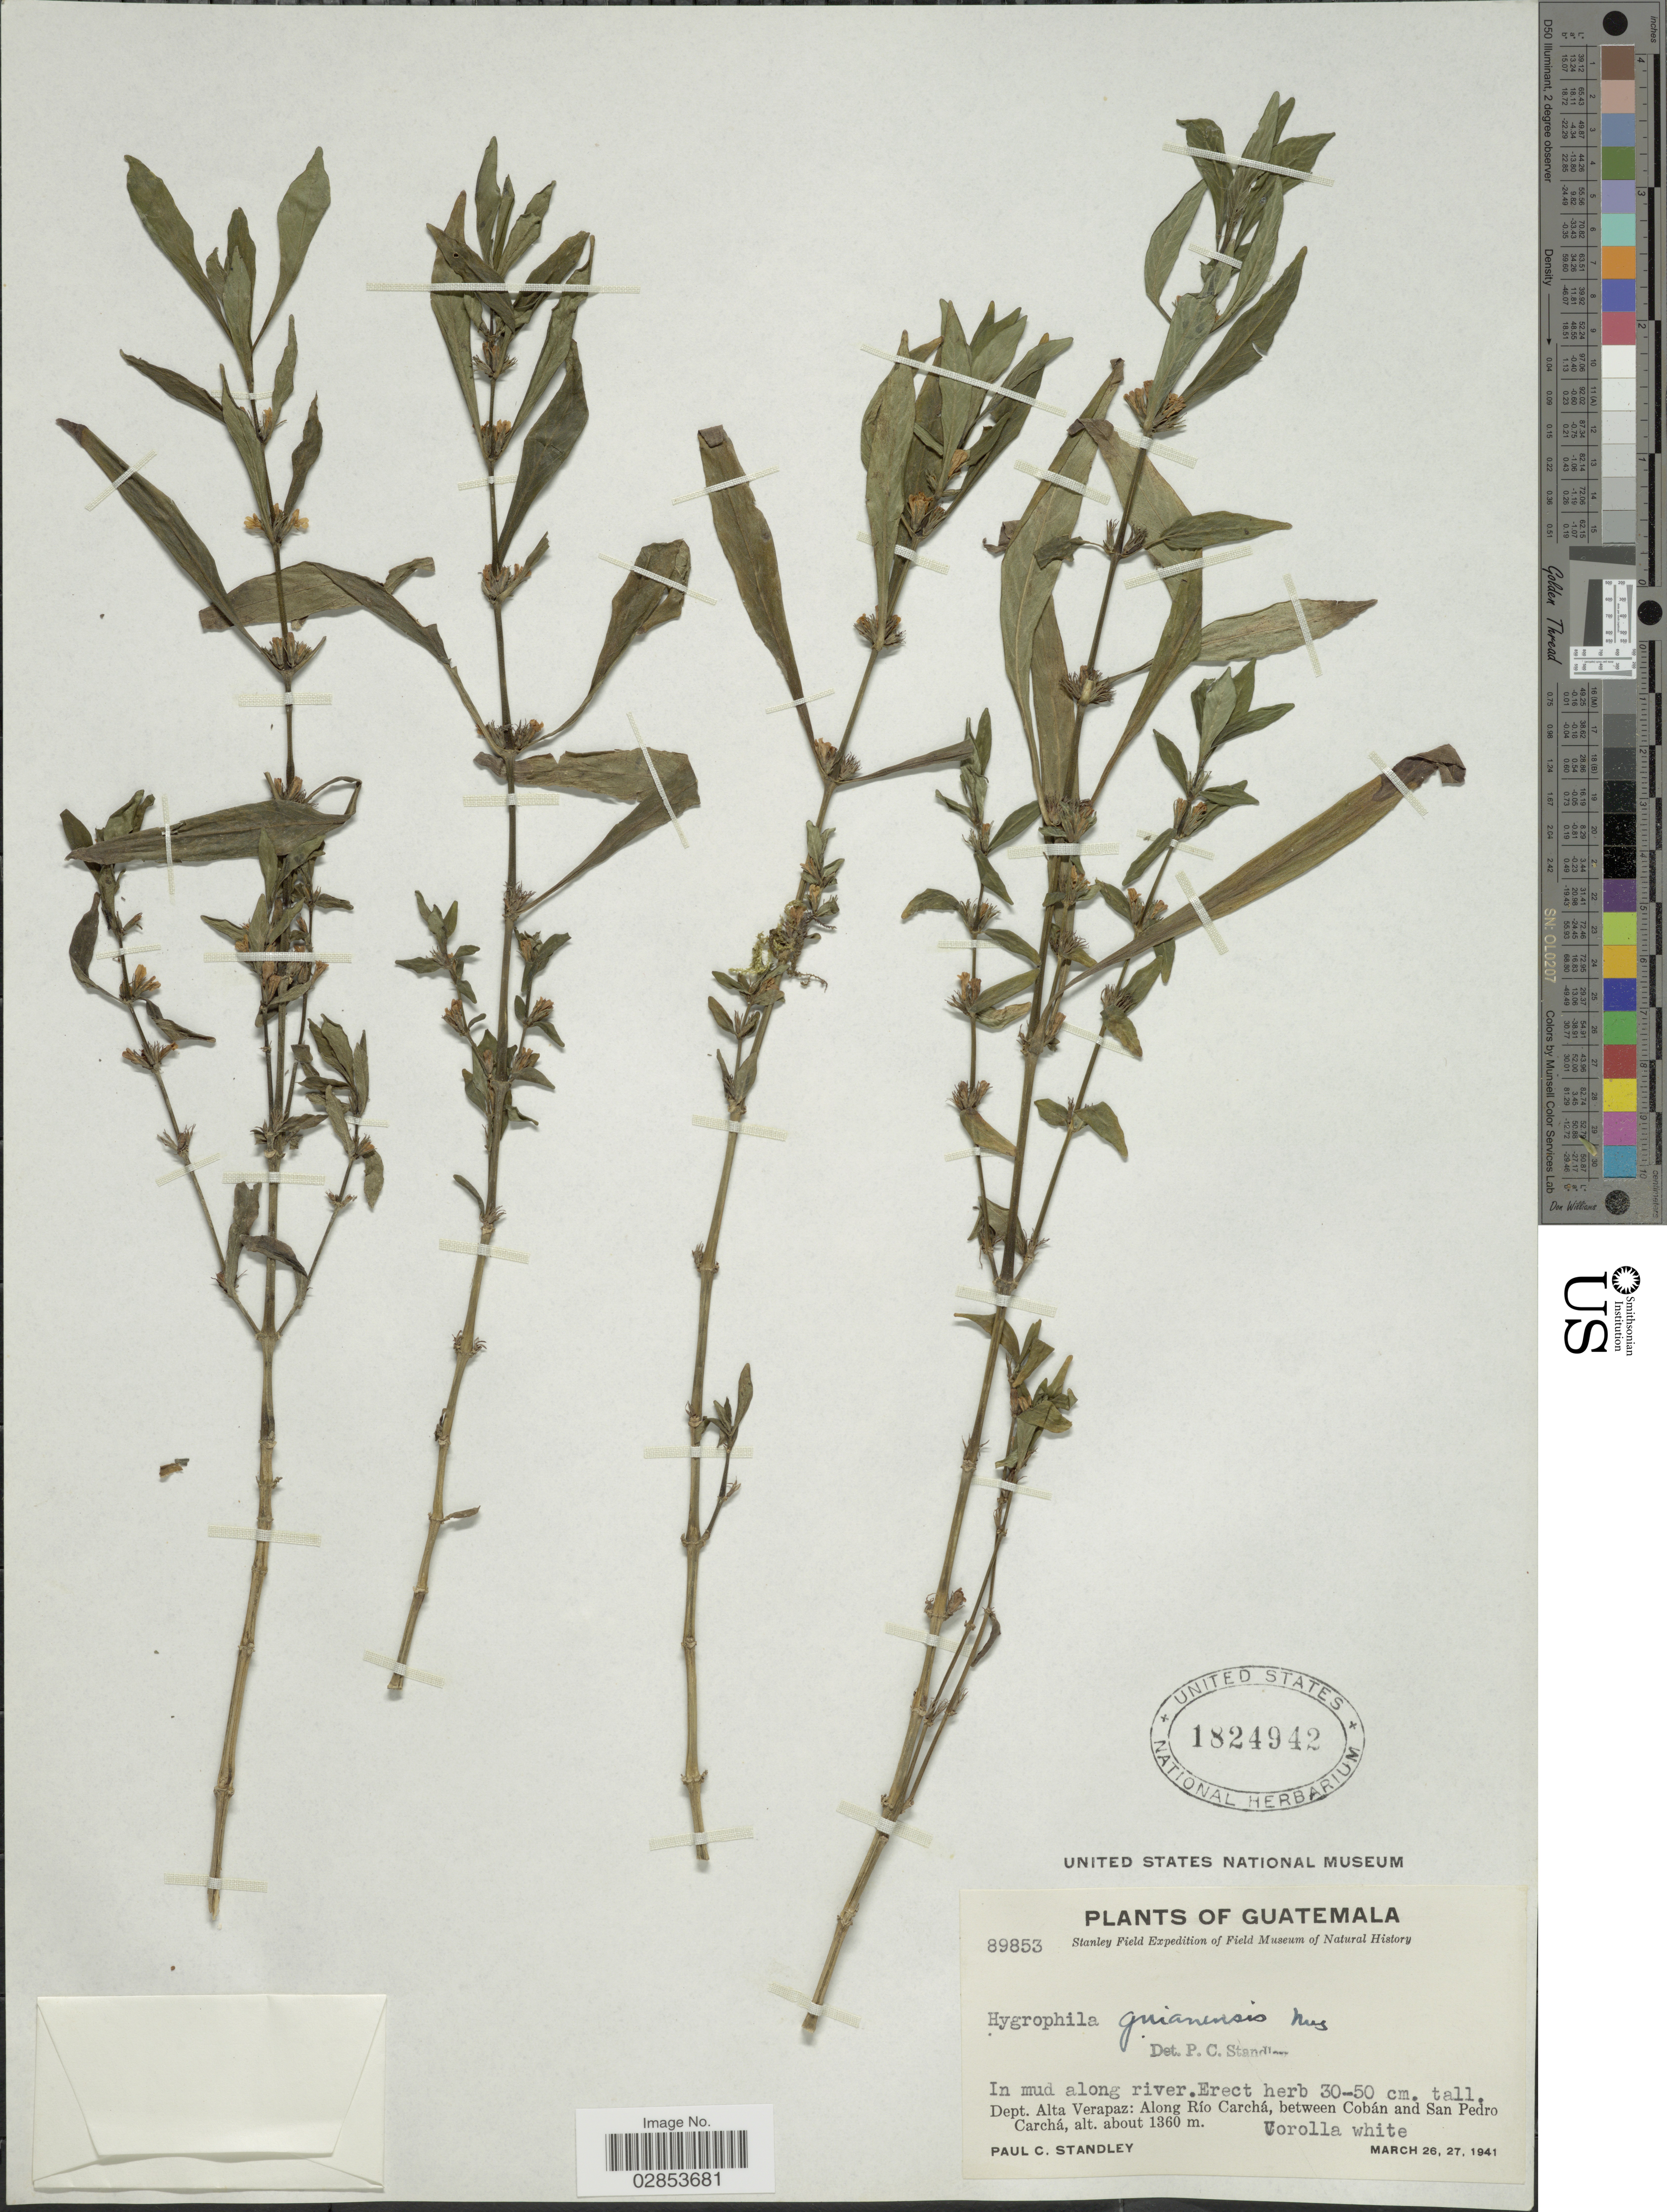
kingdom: Plantae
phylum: Tracheophyta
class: Magnoliopsida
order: Lamiales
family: Acanthaceae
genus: Hygrophila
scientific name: Hygrophila costata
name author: Nees & T. Nees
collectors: P. C. Standley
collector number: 89853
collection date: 1941-03-26/1941-03-27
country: Guatemala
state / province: Alta Verapaz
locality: Dept. Alta Verapaz: Along Río Carchá, between Cobán and San Pedro Carchá.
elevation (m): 1360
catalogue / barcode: US 1824942